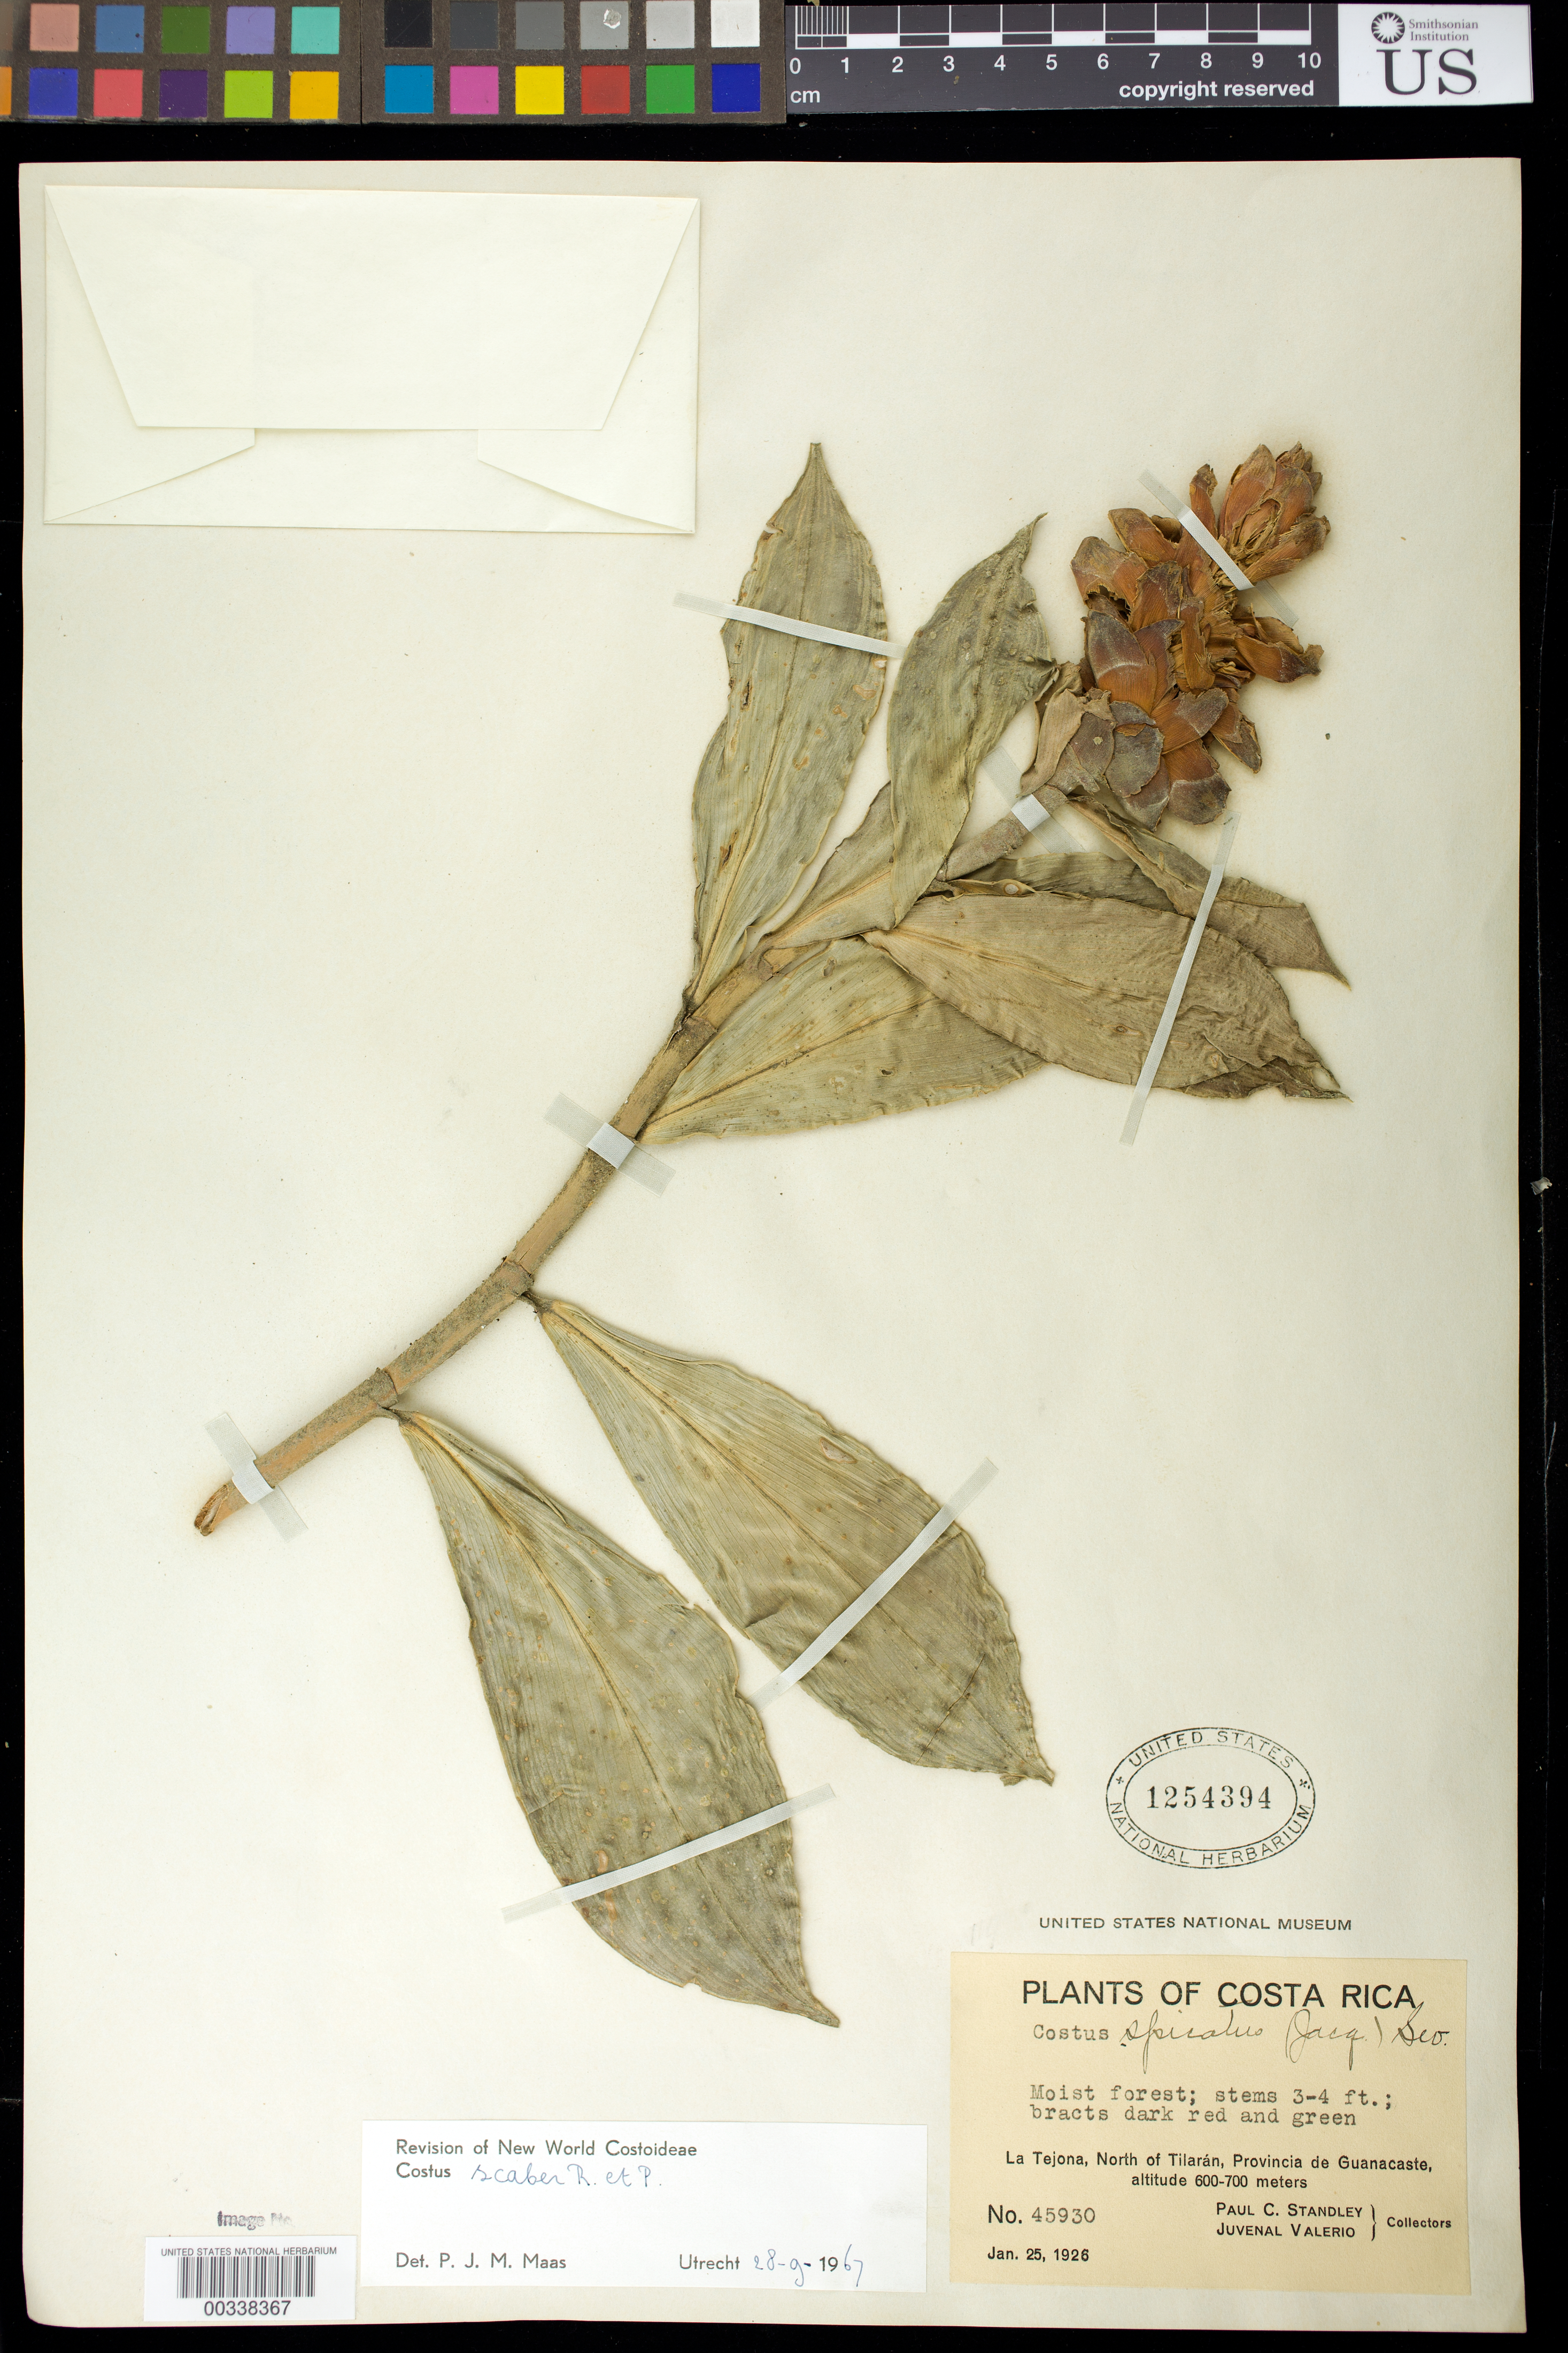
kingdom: Plantae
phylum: Tracheophyta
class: Liliopsida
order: Zingiberales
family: Costaceae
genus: Costus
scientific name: Costus scaber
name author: Ruiz & Pav.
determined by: Maas, Paul J. M.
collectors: P. C. Standley & J. Valerio R.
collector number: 45930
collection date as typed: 25 Jan 1926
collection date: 1926-01-25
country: Costa Rica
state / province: Guanacaste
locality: La Tejona, N of Tilarán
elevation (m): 600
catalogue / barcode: US 1254394